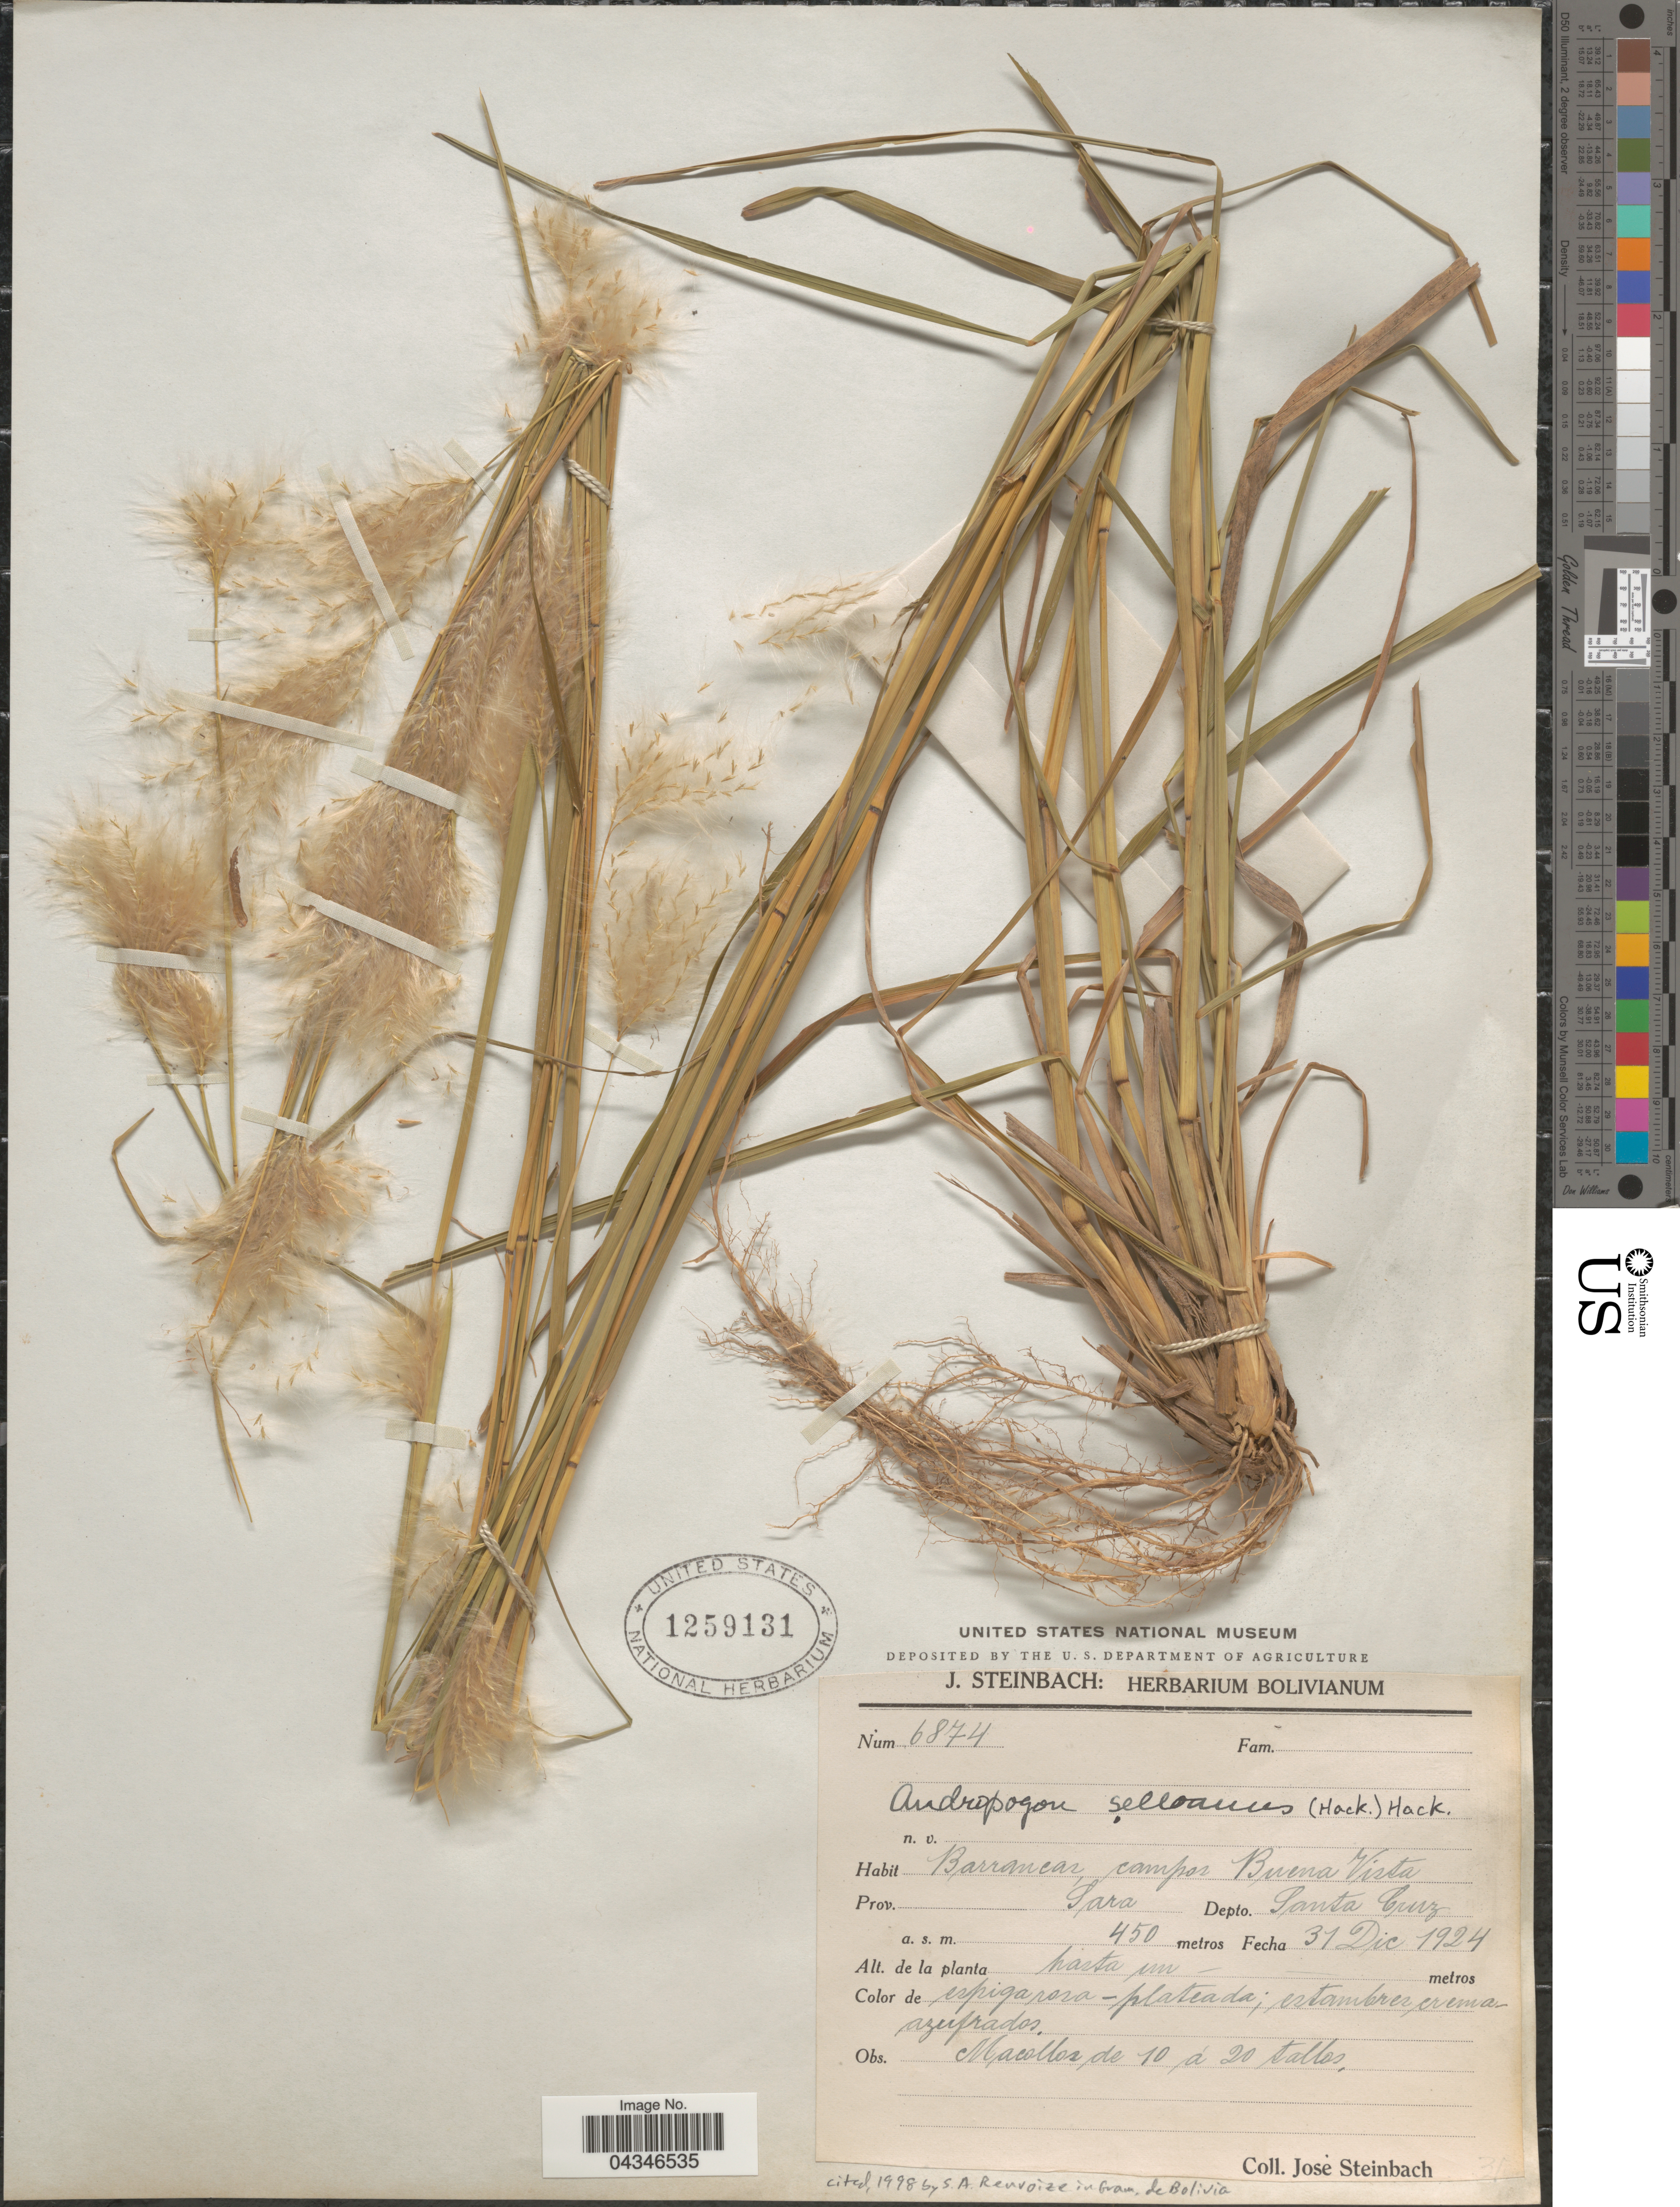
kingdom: Plantae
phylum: Tracheophyta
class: Liliopsida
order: Poales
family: Poaceae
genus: Andropogon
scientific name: Andropogon selloanus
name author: (Hack.) Hack.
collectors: J. Steinbach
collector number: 6874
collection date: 1924-12-31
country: Bolivia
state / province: Santa Cruz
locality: Barrancas, campos Buena Vista. Depto. Santa Cruz.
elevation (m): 450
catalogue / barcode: US 1259131